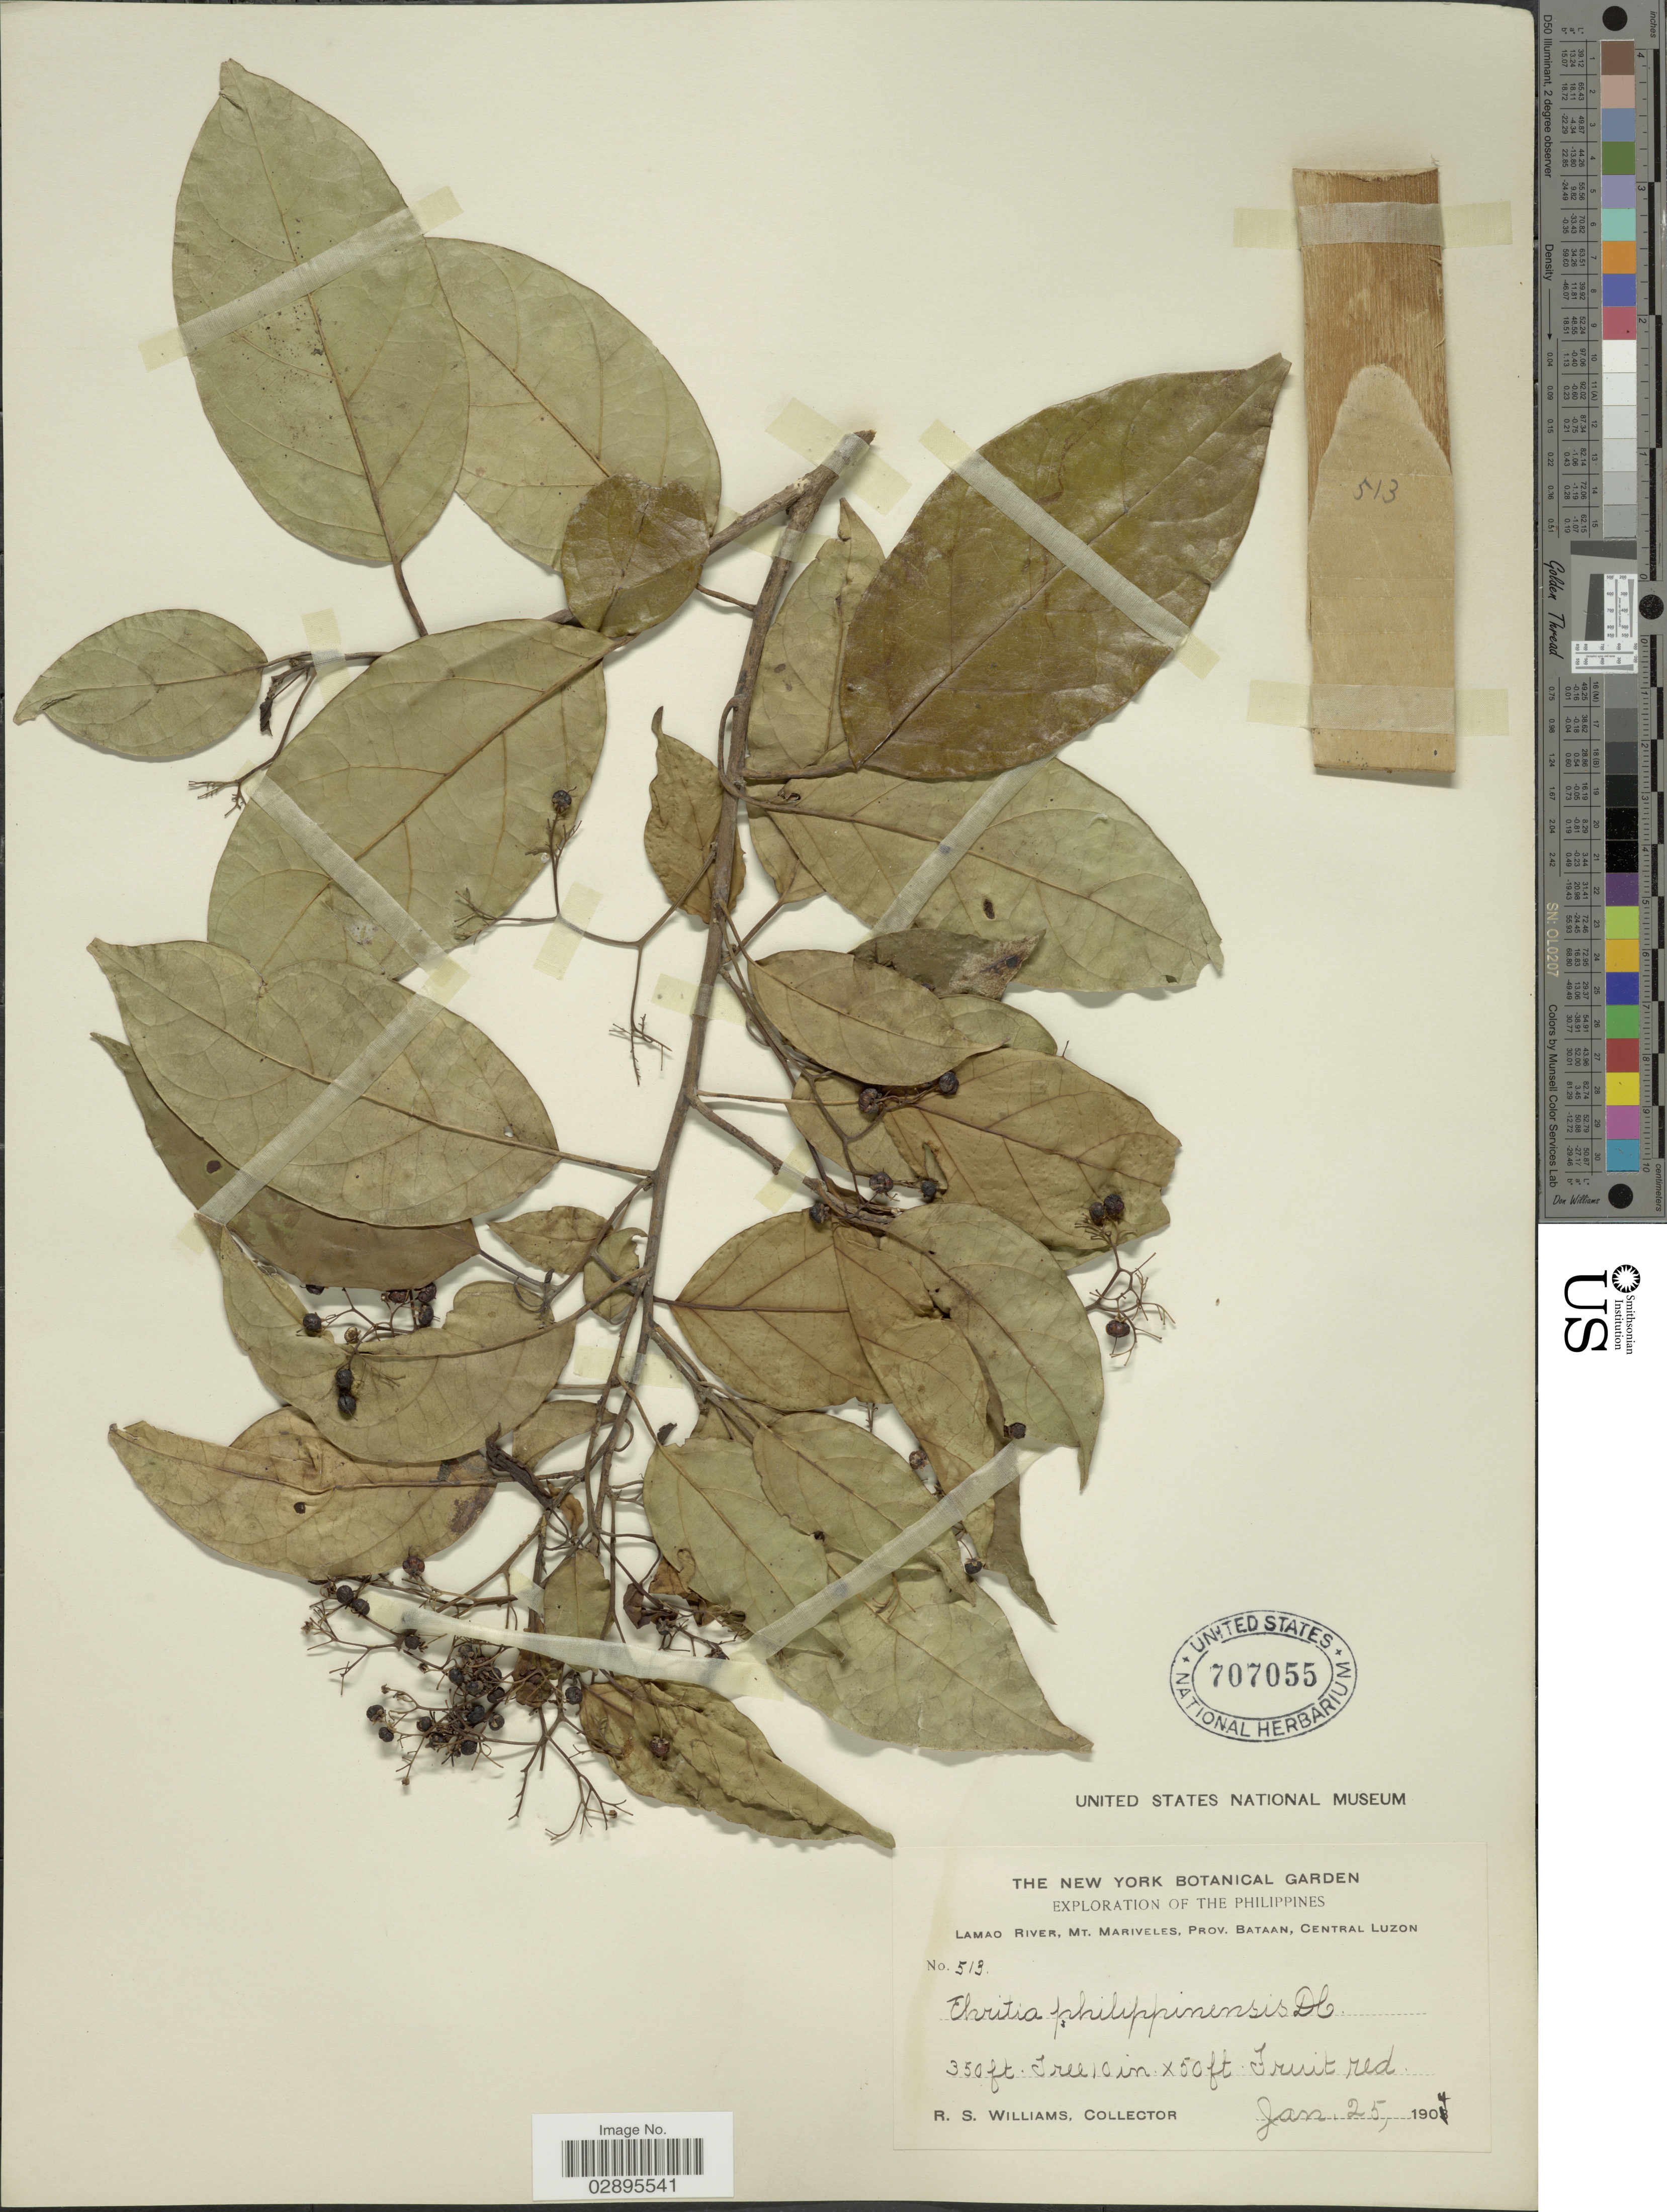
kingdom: Plantae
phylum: Tracheophyta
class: Magnoliopsida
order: Boraginales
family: Ehretiaceae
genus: Ehretia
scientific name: Ehretia philippinensis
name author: A. DC.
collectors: R. S. Williams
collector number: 513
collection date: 1904-01-25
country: Philippines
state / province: Central Luzon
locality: Lamao River, Mt. Mariveles, Prov. Bataan.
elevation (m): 107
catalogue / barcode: US 707055